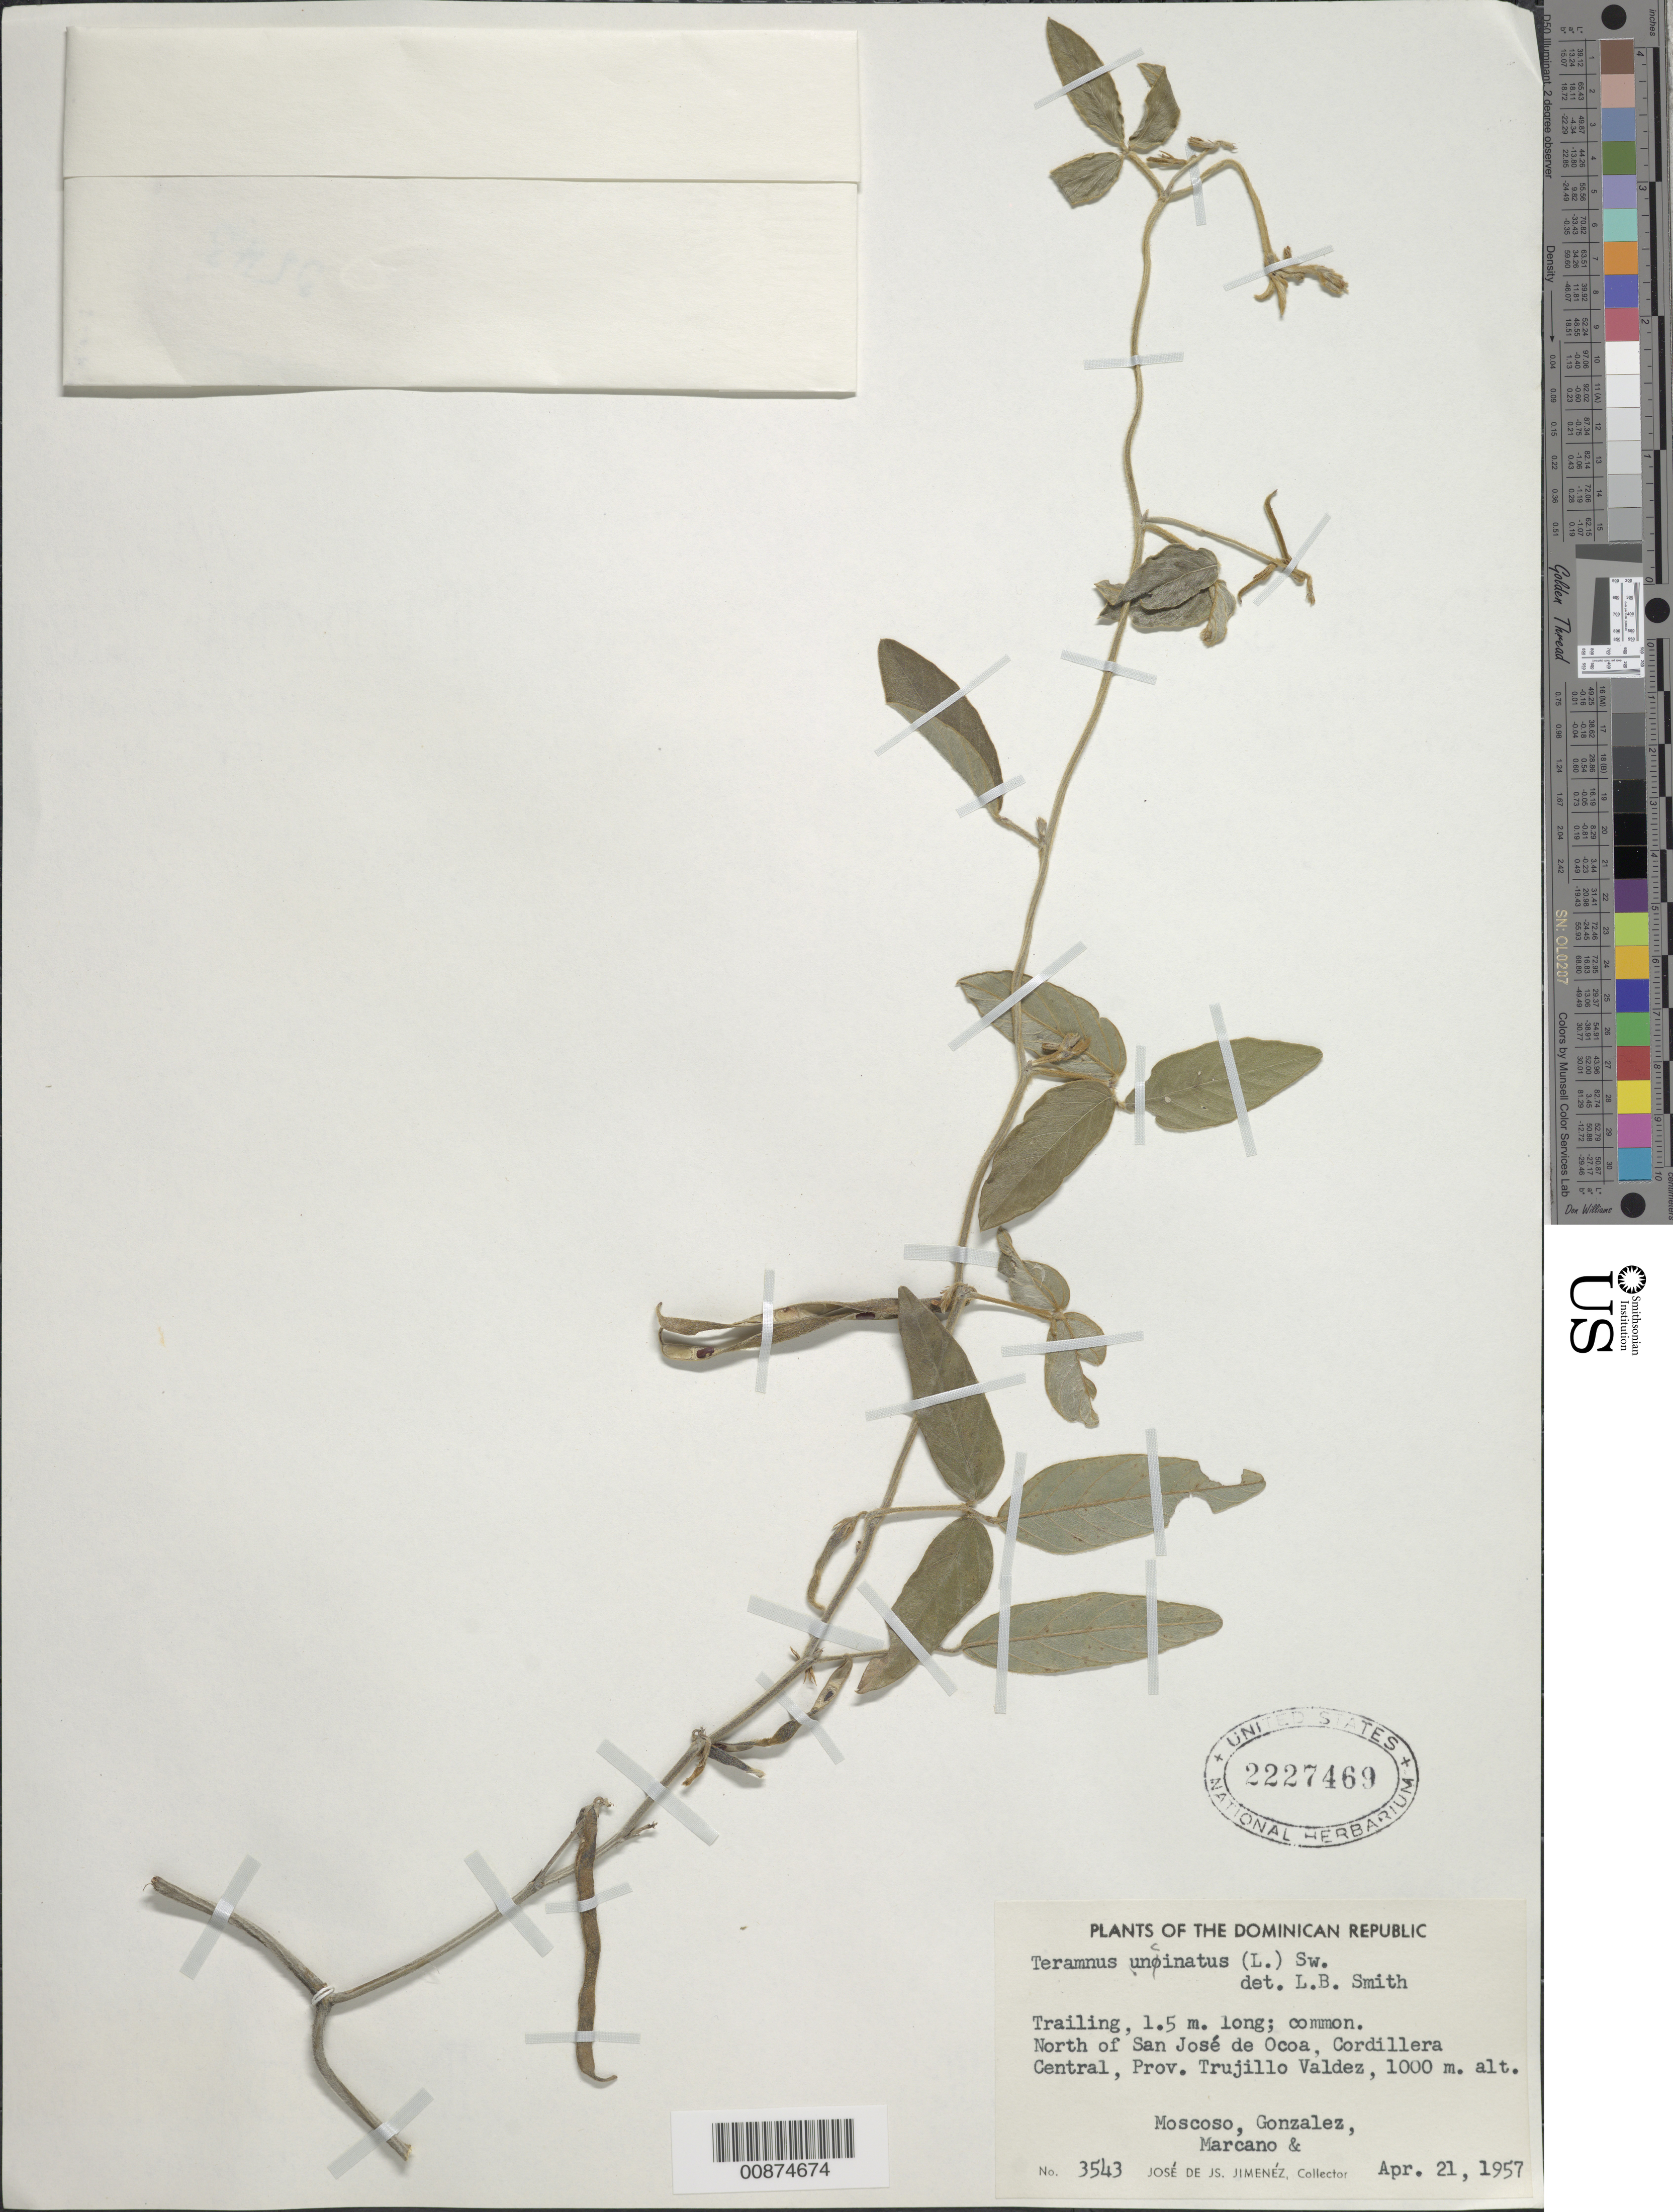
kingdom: Plantae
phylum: Tracheophyta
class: Magnoliopsida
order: Fabales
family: Fabaceae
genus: Teramnus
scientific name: Teramnus uncinatus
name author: (L.) Sw.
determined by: Smith, Lyman B., (US), NMNH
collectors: J. J. Jiménez Almonte, -. Moscoso, -. Gonzalez & E. J. Marcano F.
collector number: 3543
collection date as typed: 21 Apr 1957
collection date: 1957-04-21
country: Dominican Republic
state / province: Peravia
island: Hispaniola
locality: North of San José de Ocoa, Cordillera Central, Province Trujillo Valdez (obsolete).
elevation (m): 1000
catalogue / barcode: US 2227469